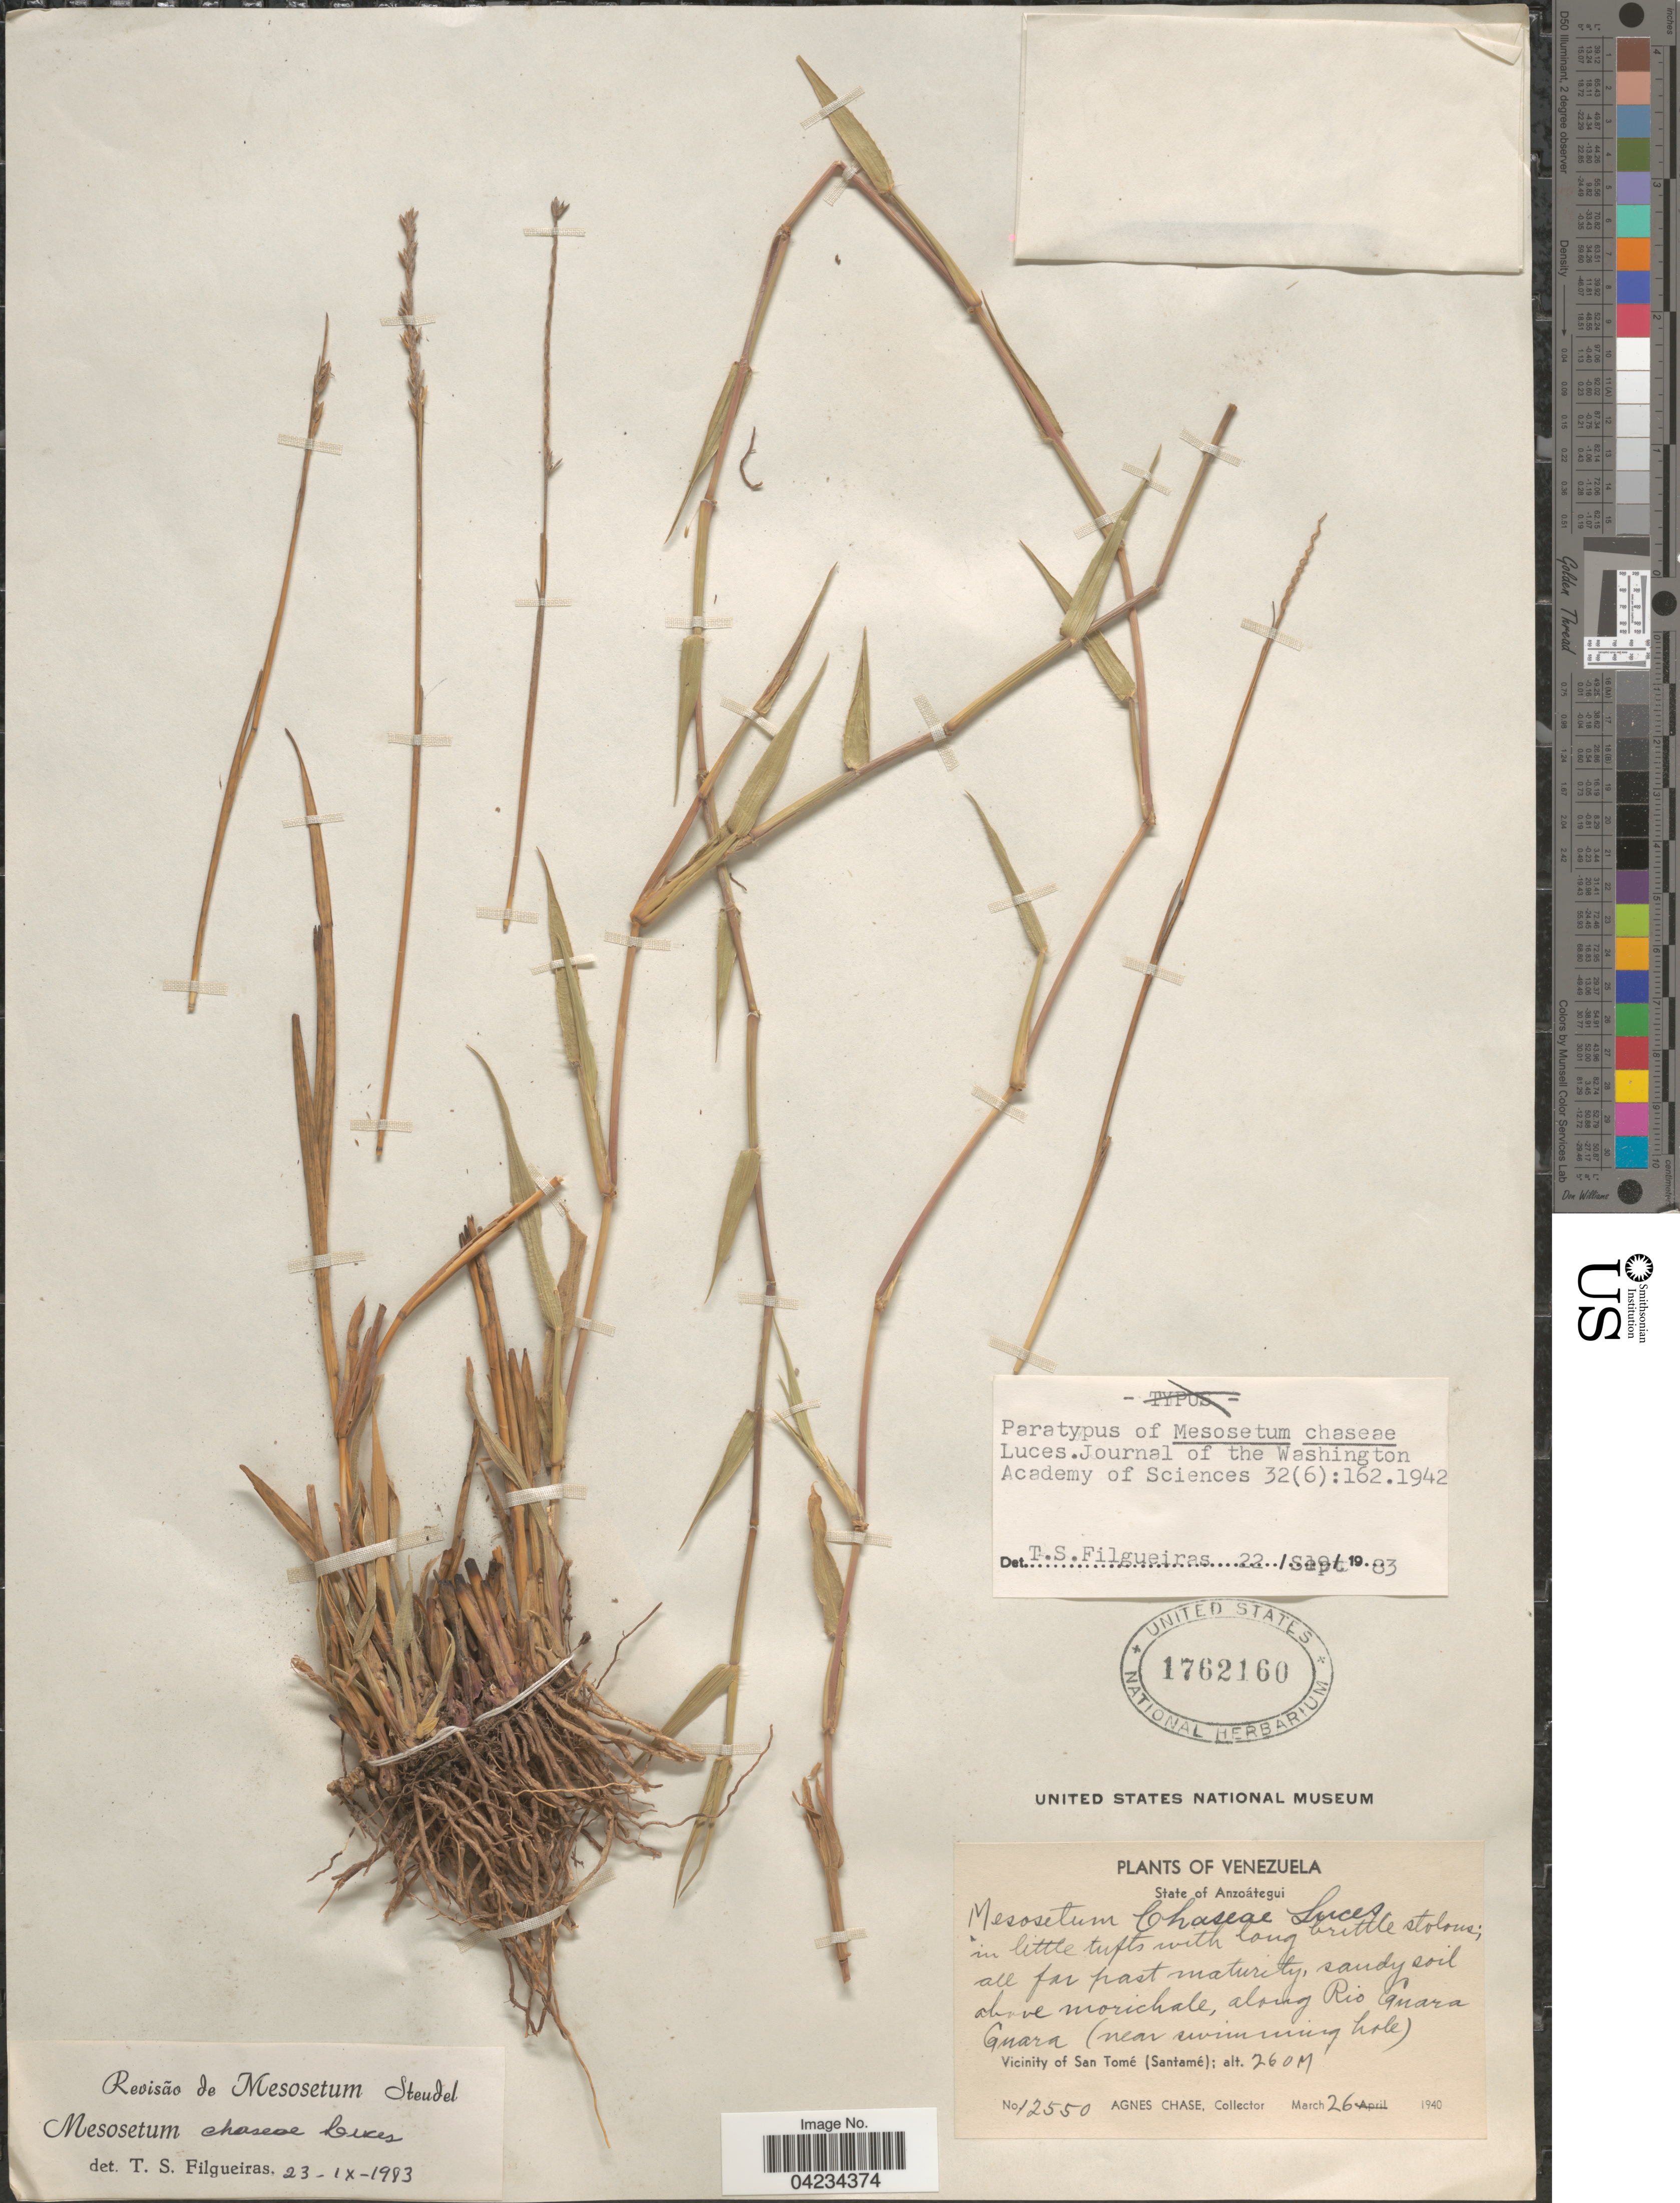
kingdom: Plantae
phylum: Tracheophyta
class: Liliopsida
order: Poales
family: Poaceae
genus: Mesosetum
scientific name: Mesosetum chaseae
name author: Luces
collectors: A. Chase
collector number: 12550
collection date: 1940-03-26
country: Venezuela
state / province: Anzoategui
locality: Sandy soil above morichale, along Rio Guara Guara (near swimming hole). Vicinity of San Tomé (Santamé).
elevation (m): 260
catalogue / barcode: US 1762160